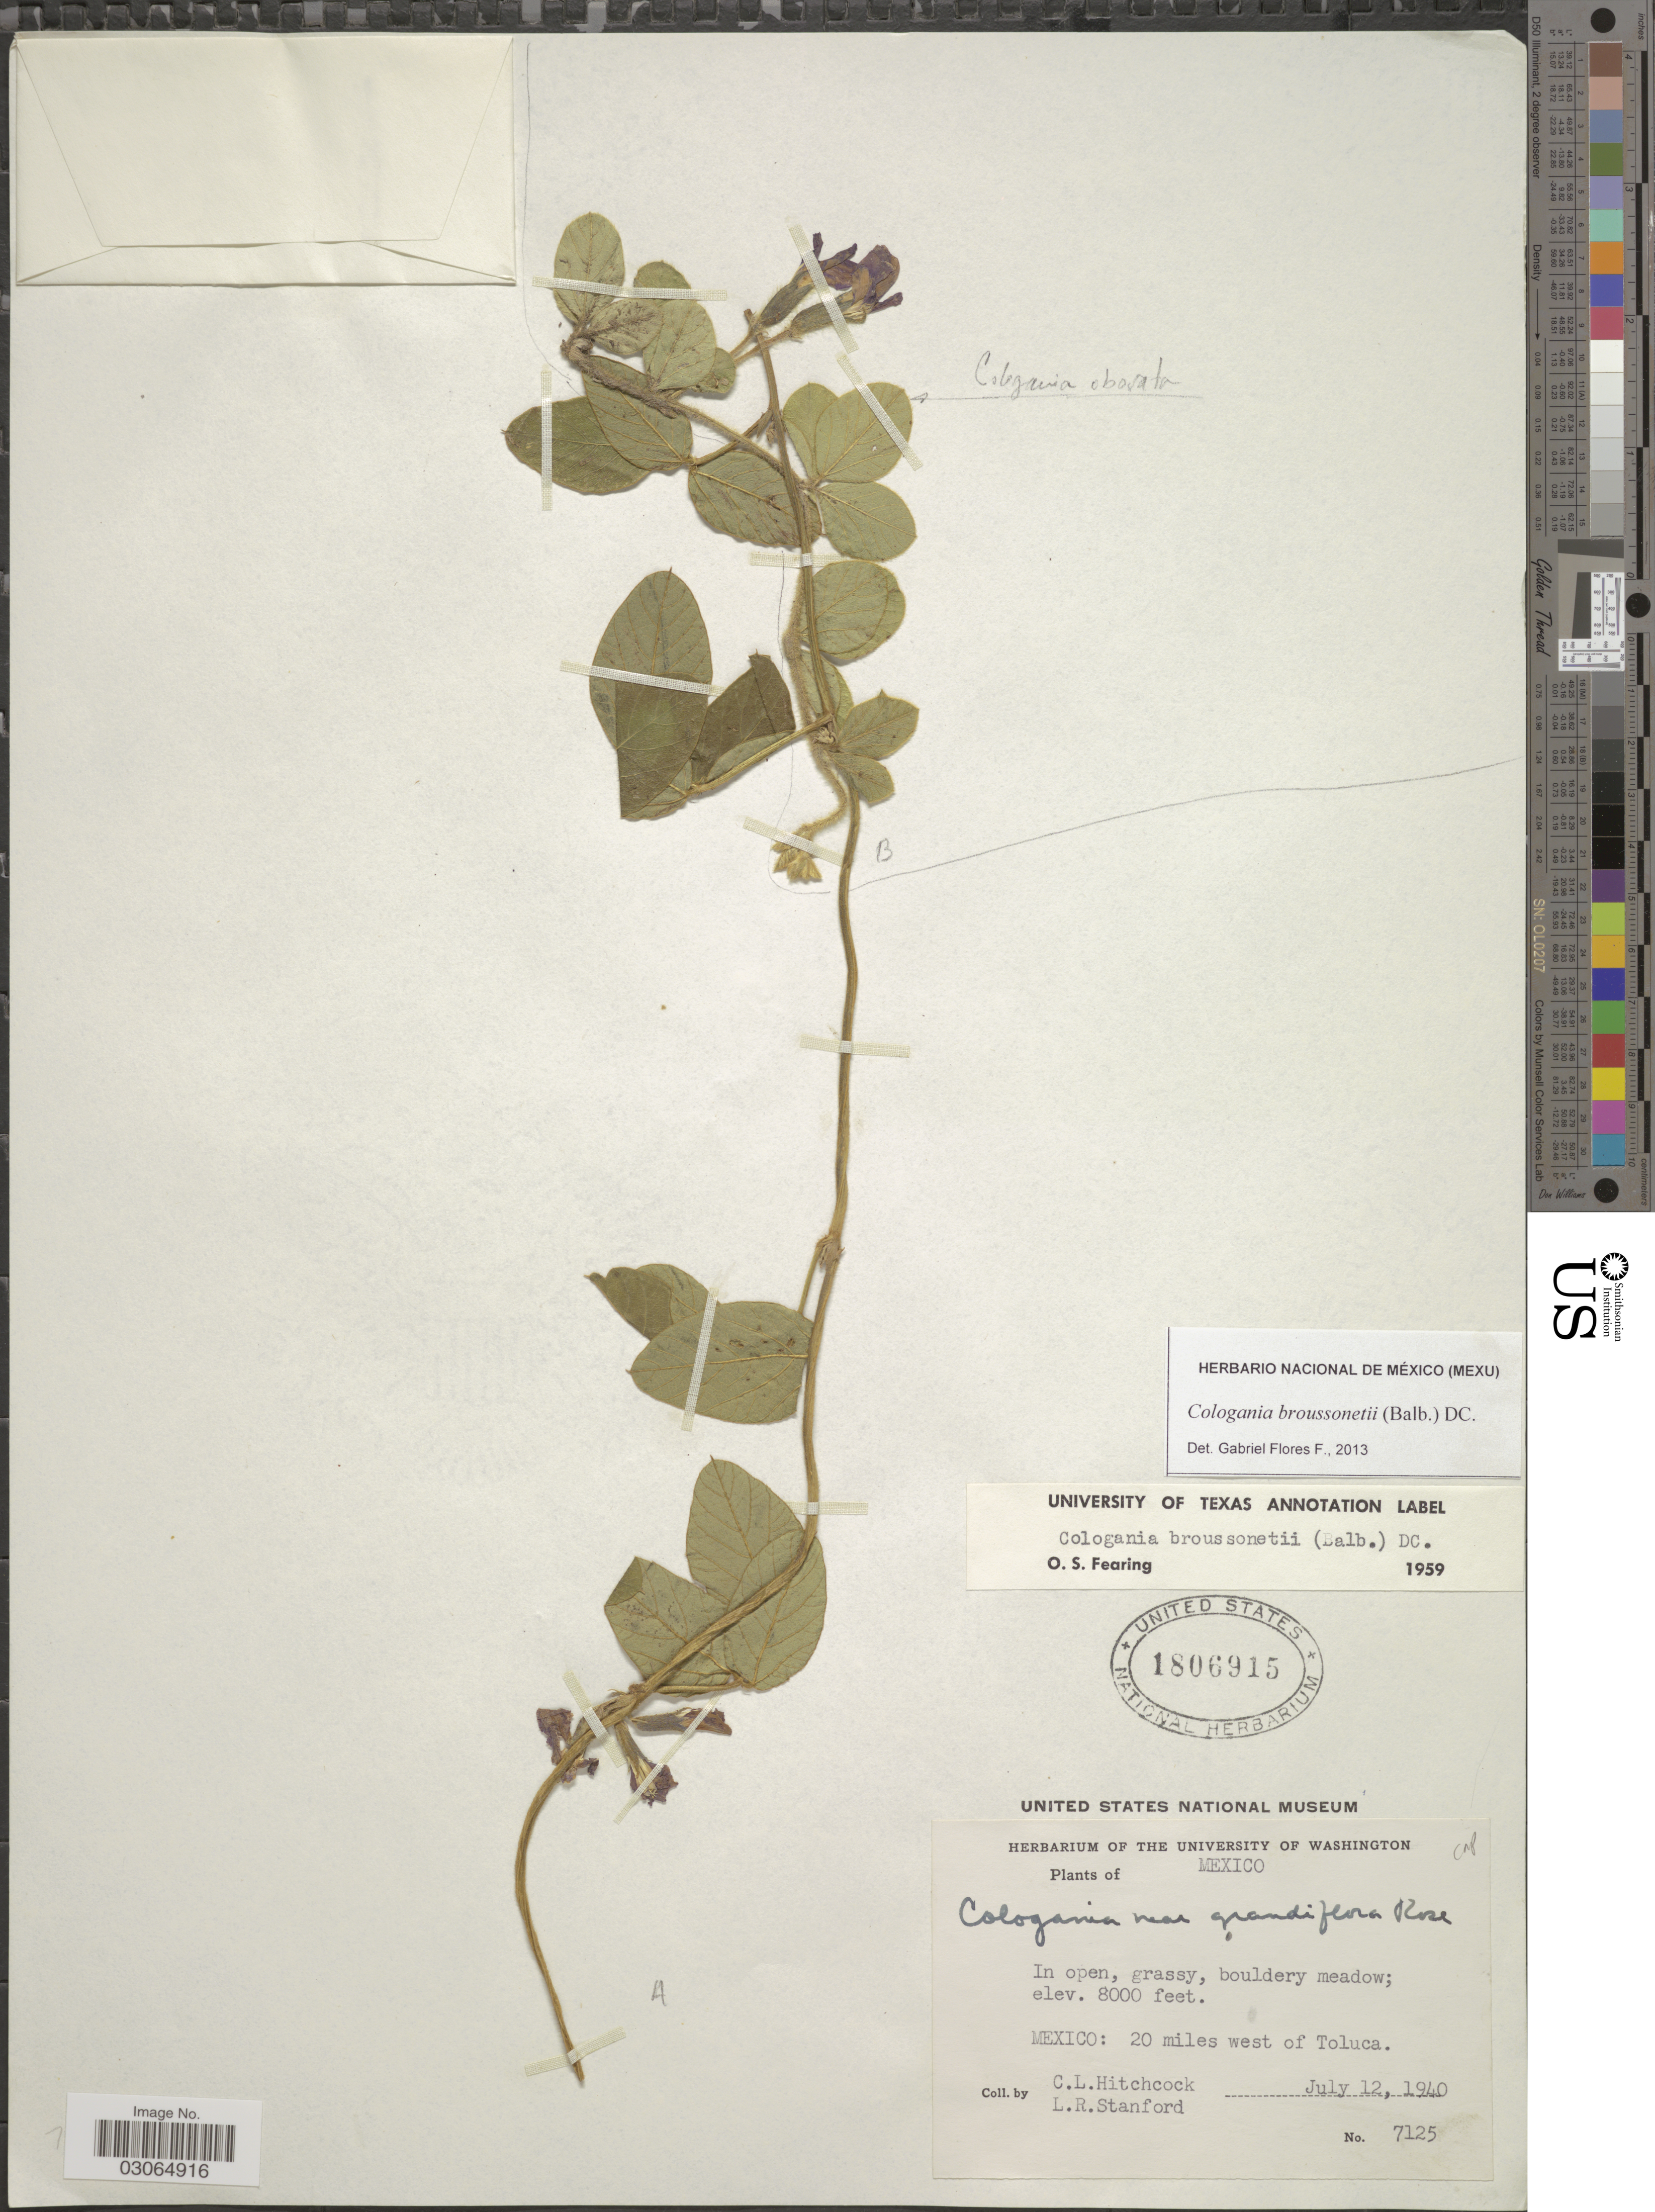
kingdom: Plantae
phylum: Tracheophyta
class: Magnoliopsida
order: Fabales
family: Fabaceae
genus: Cologania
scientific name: Cologania broussonetii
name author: (Balb.) DC.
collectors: C. L. Hitchcock & L. R. Stanford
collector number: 7125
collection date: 1940-07-12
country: Mexico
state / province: México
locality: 20 miles west of Toluca.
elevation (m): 2438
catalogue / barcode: US 1806915